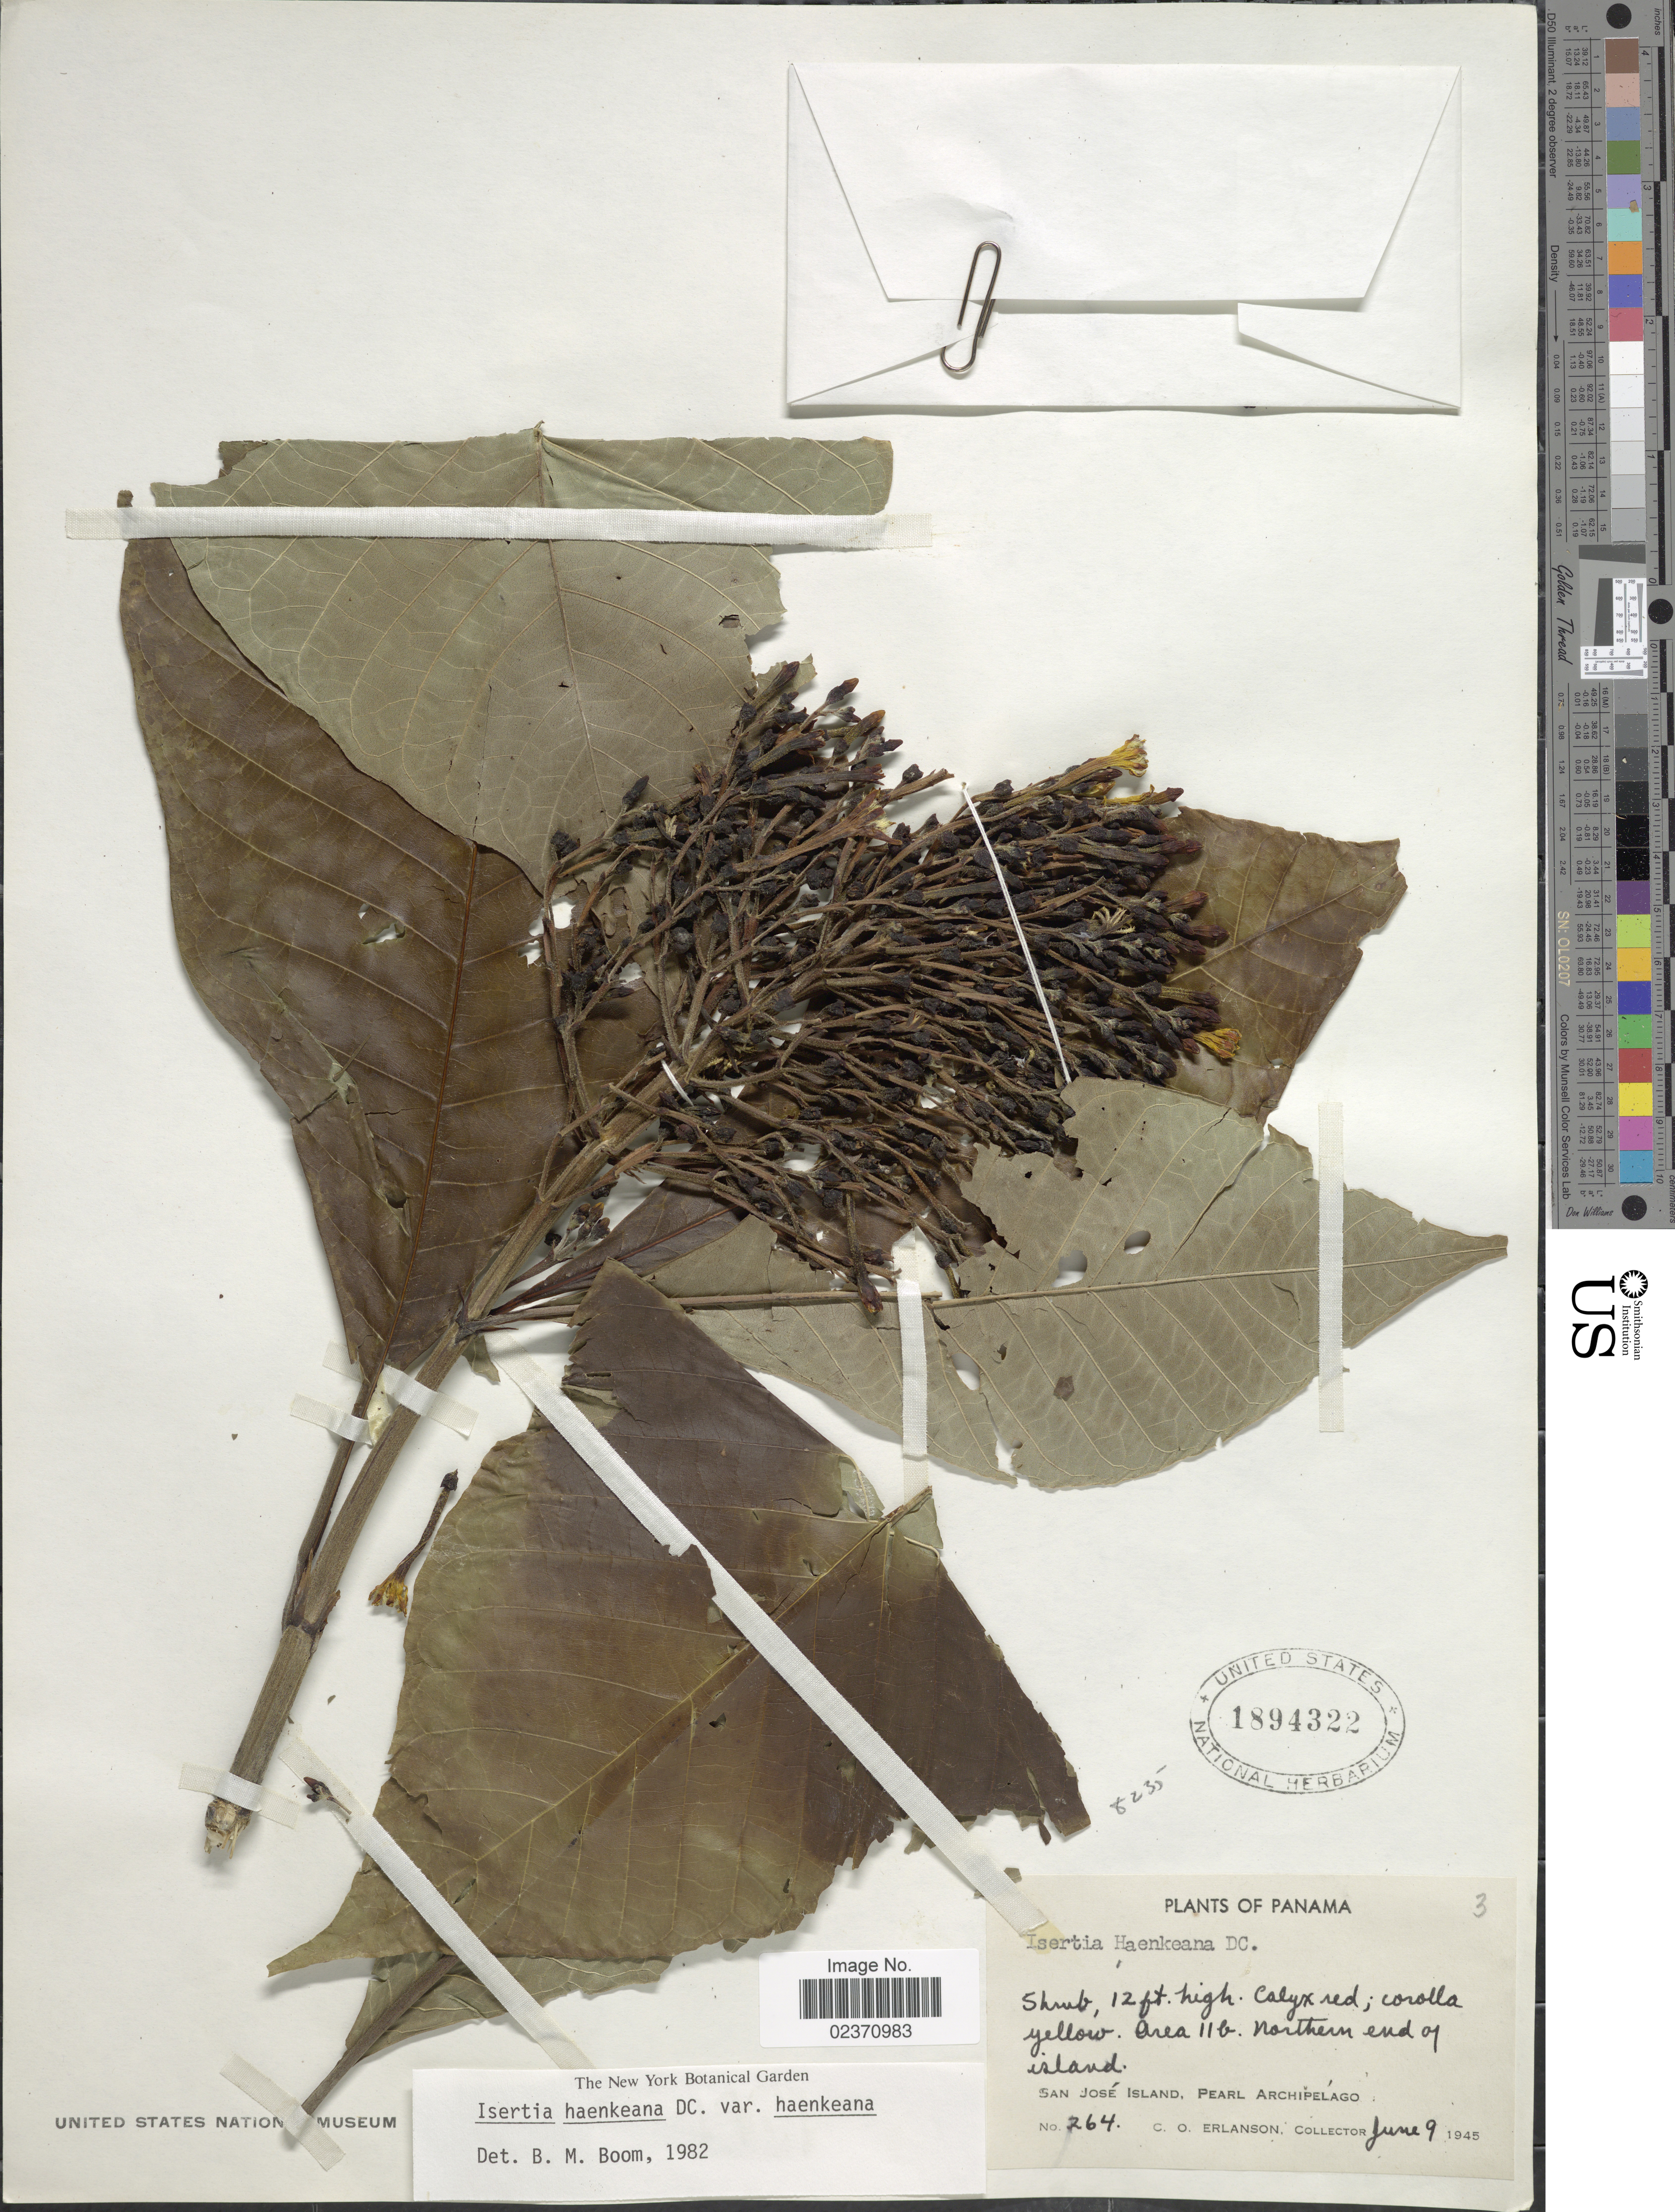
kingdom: Plantae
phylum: Tracheophyta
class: Magnoliopsida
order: Gentianales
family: Rubiaceae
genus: Isertia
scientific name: Isertia haenkeana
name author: DC.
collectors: C. O. Erlanson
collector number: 264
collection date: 1945-06-09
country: Panama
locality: Area 11b. Northern end of island. San José Island, Pearl Archipelago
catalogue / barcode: US 1894322